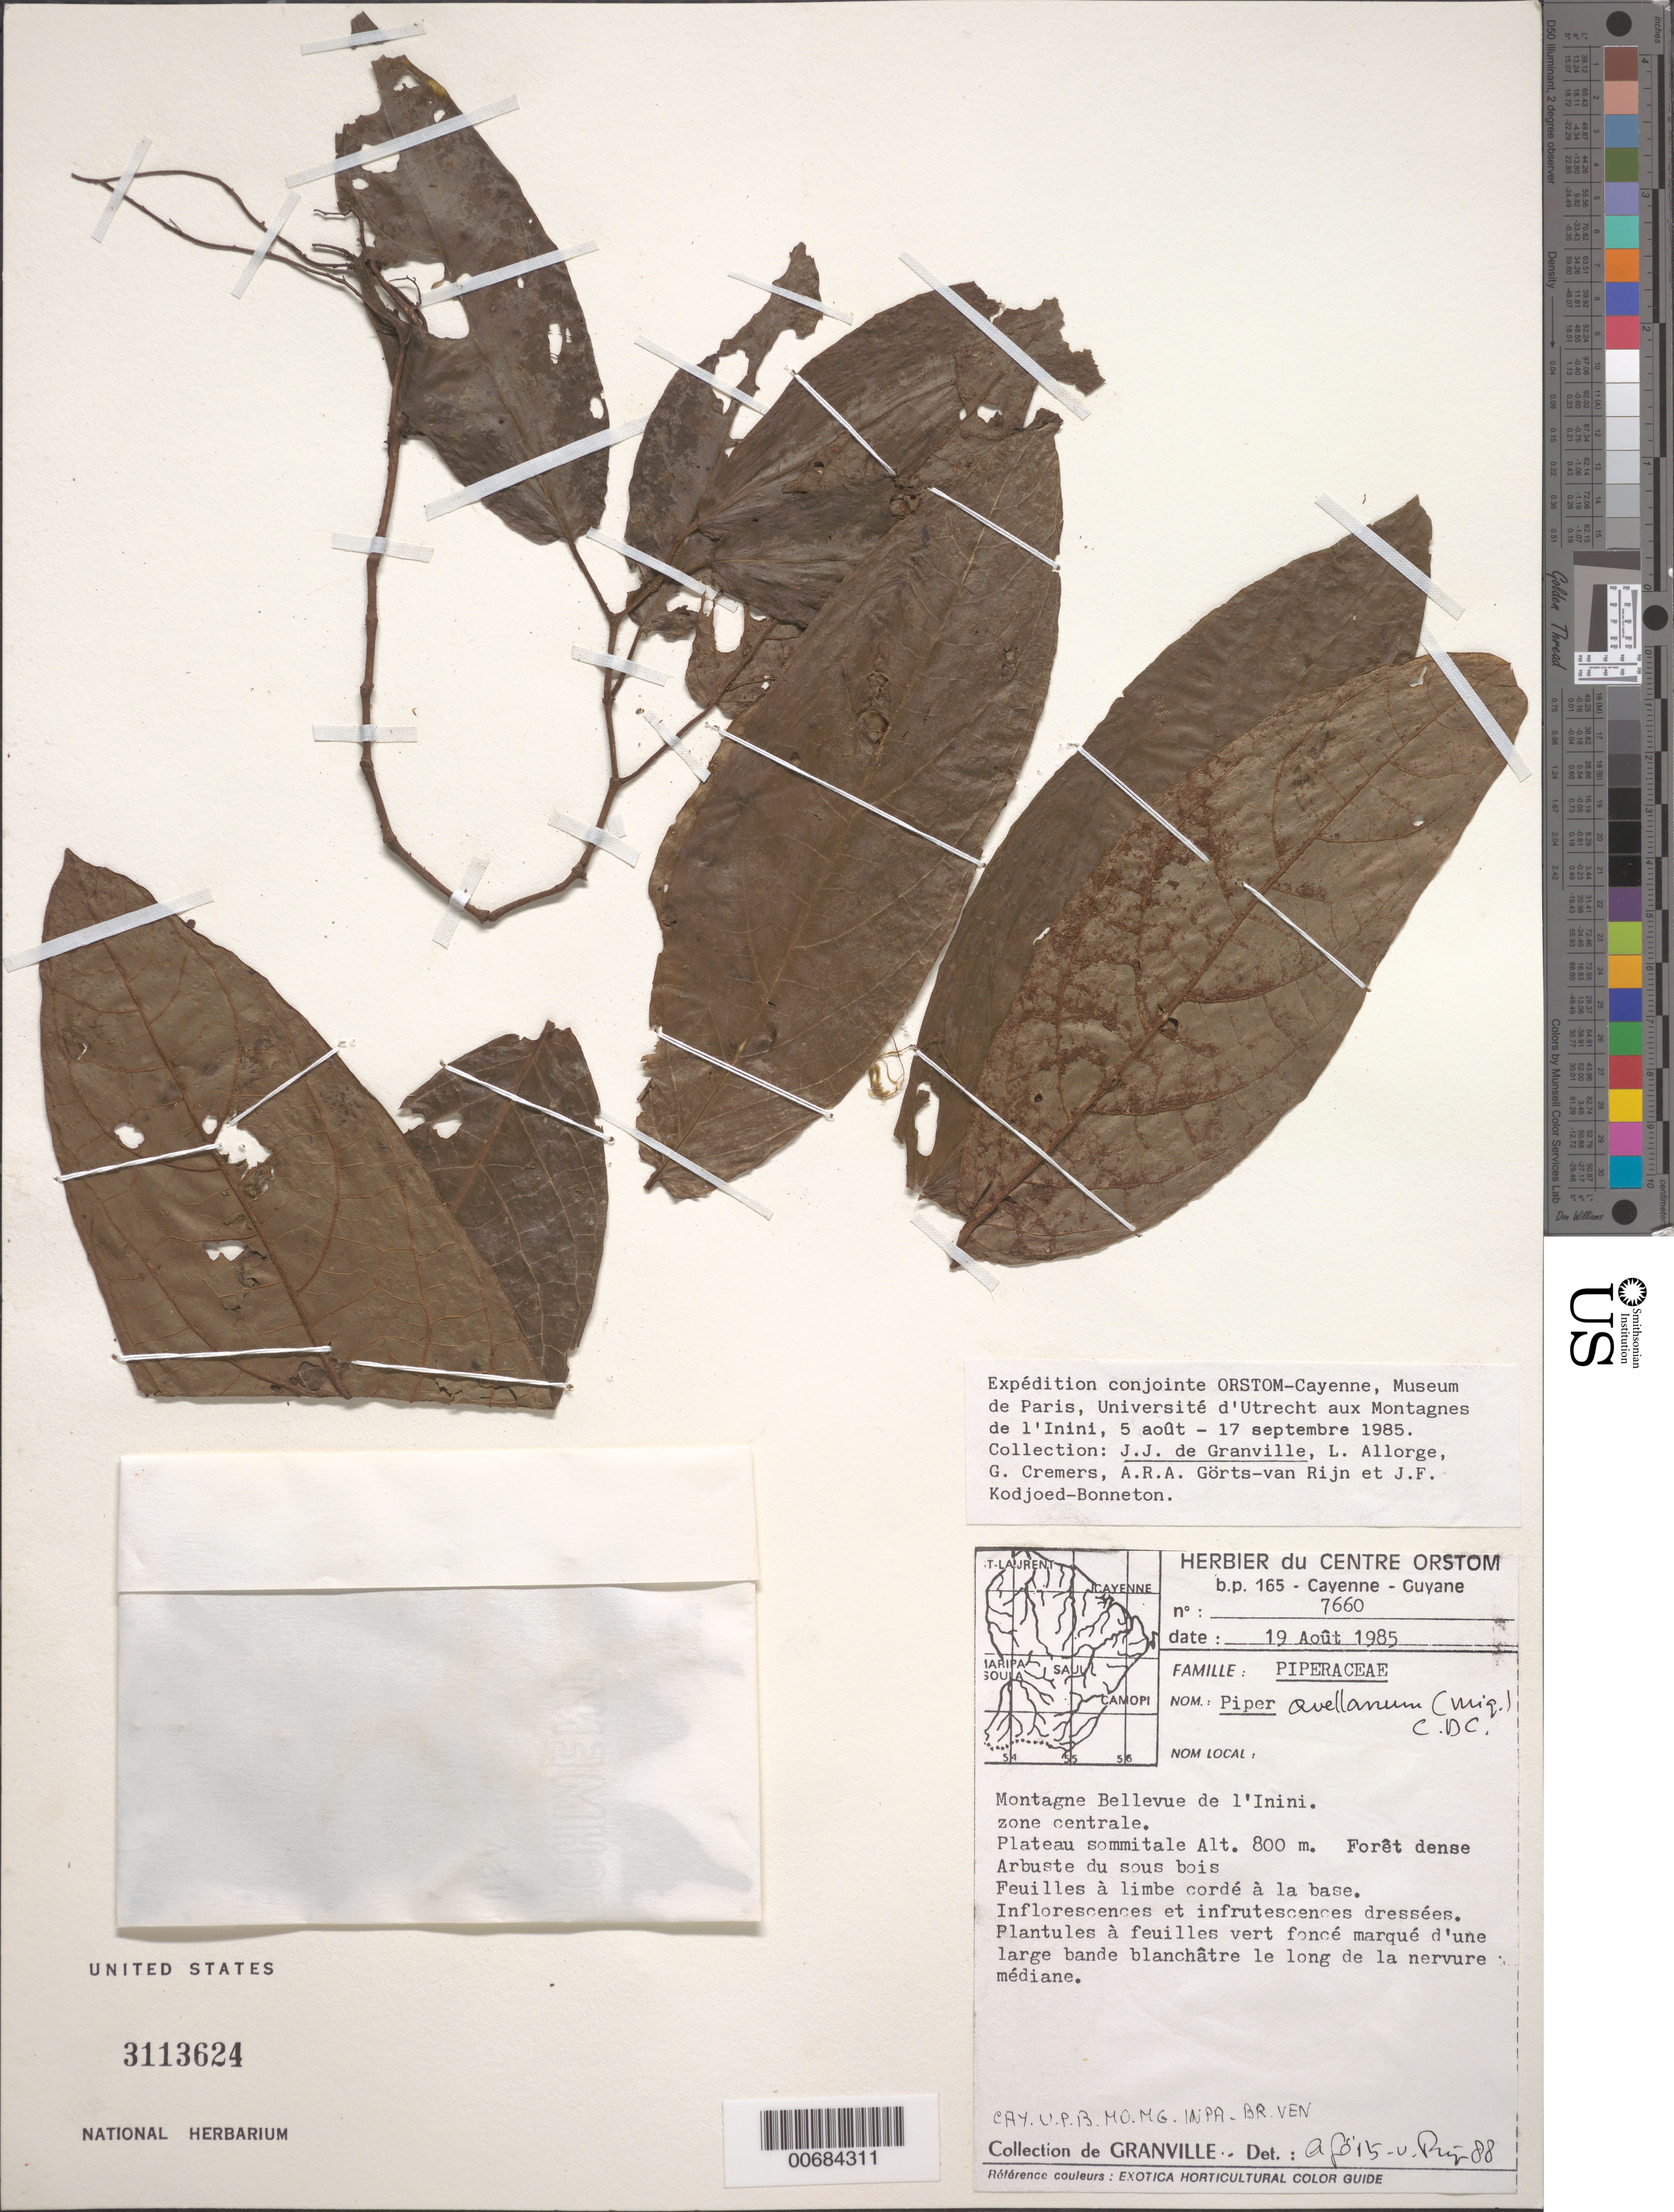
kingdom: Plantae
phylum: Tracheophyta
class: Magnoliopsida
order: Piperales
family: Piperaceae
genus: Piper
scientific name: Piper avellanum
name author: (Miq.) C. DC.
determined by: Görts-van Rijn, A. R. A.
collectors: J.-J. de Granville, L. Allorge, G. Cremers, A. .R. A. Görts-van Rijn & J. Kodjoed-Bonneton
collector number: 7660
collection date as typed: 19-Aug-85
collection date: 1985-08-19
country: French Guiana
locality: Montagnes Bellevue de l'Inini, zone centrale. Plateau sommitale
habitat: Forêt dense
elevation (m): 800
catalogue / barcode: US 3113624